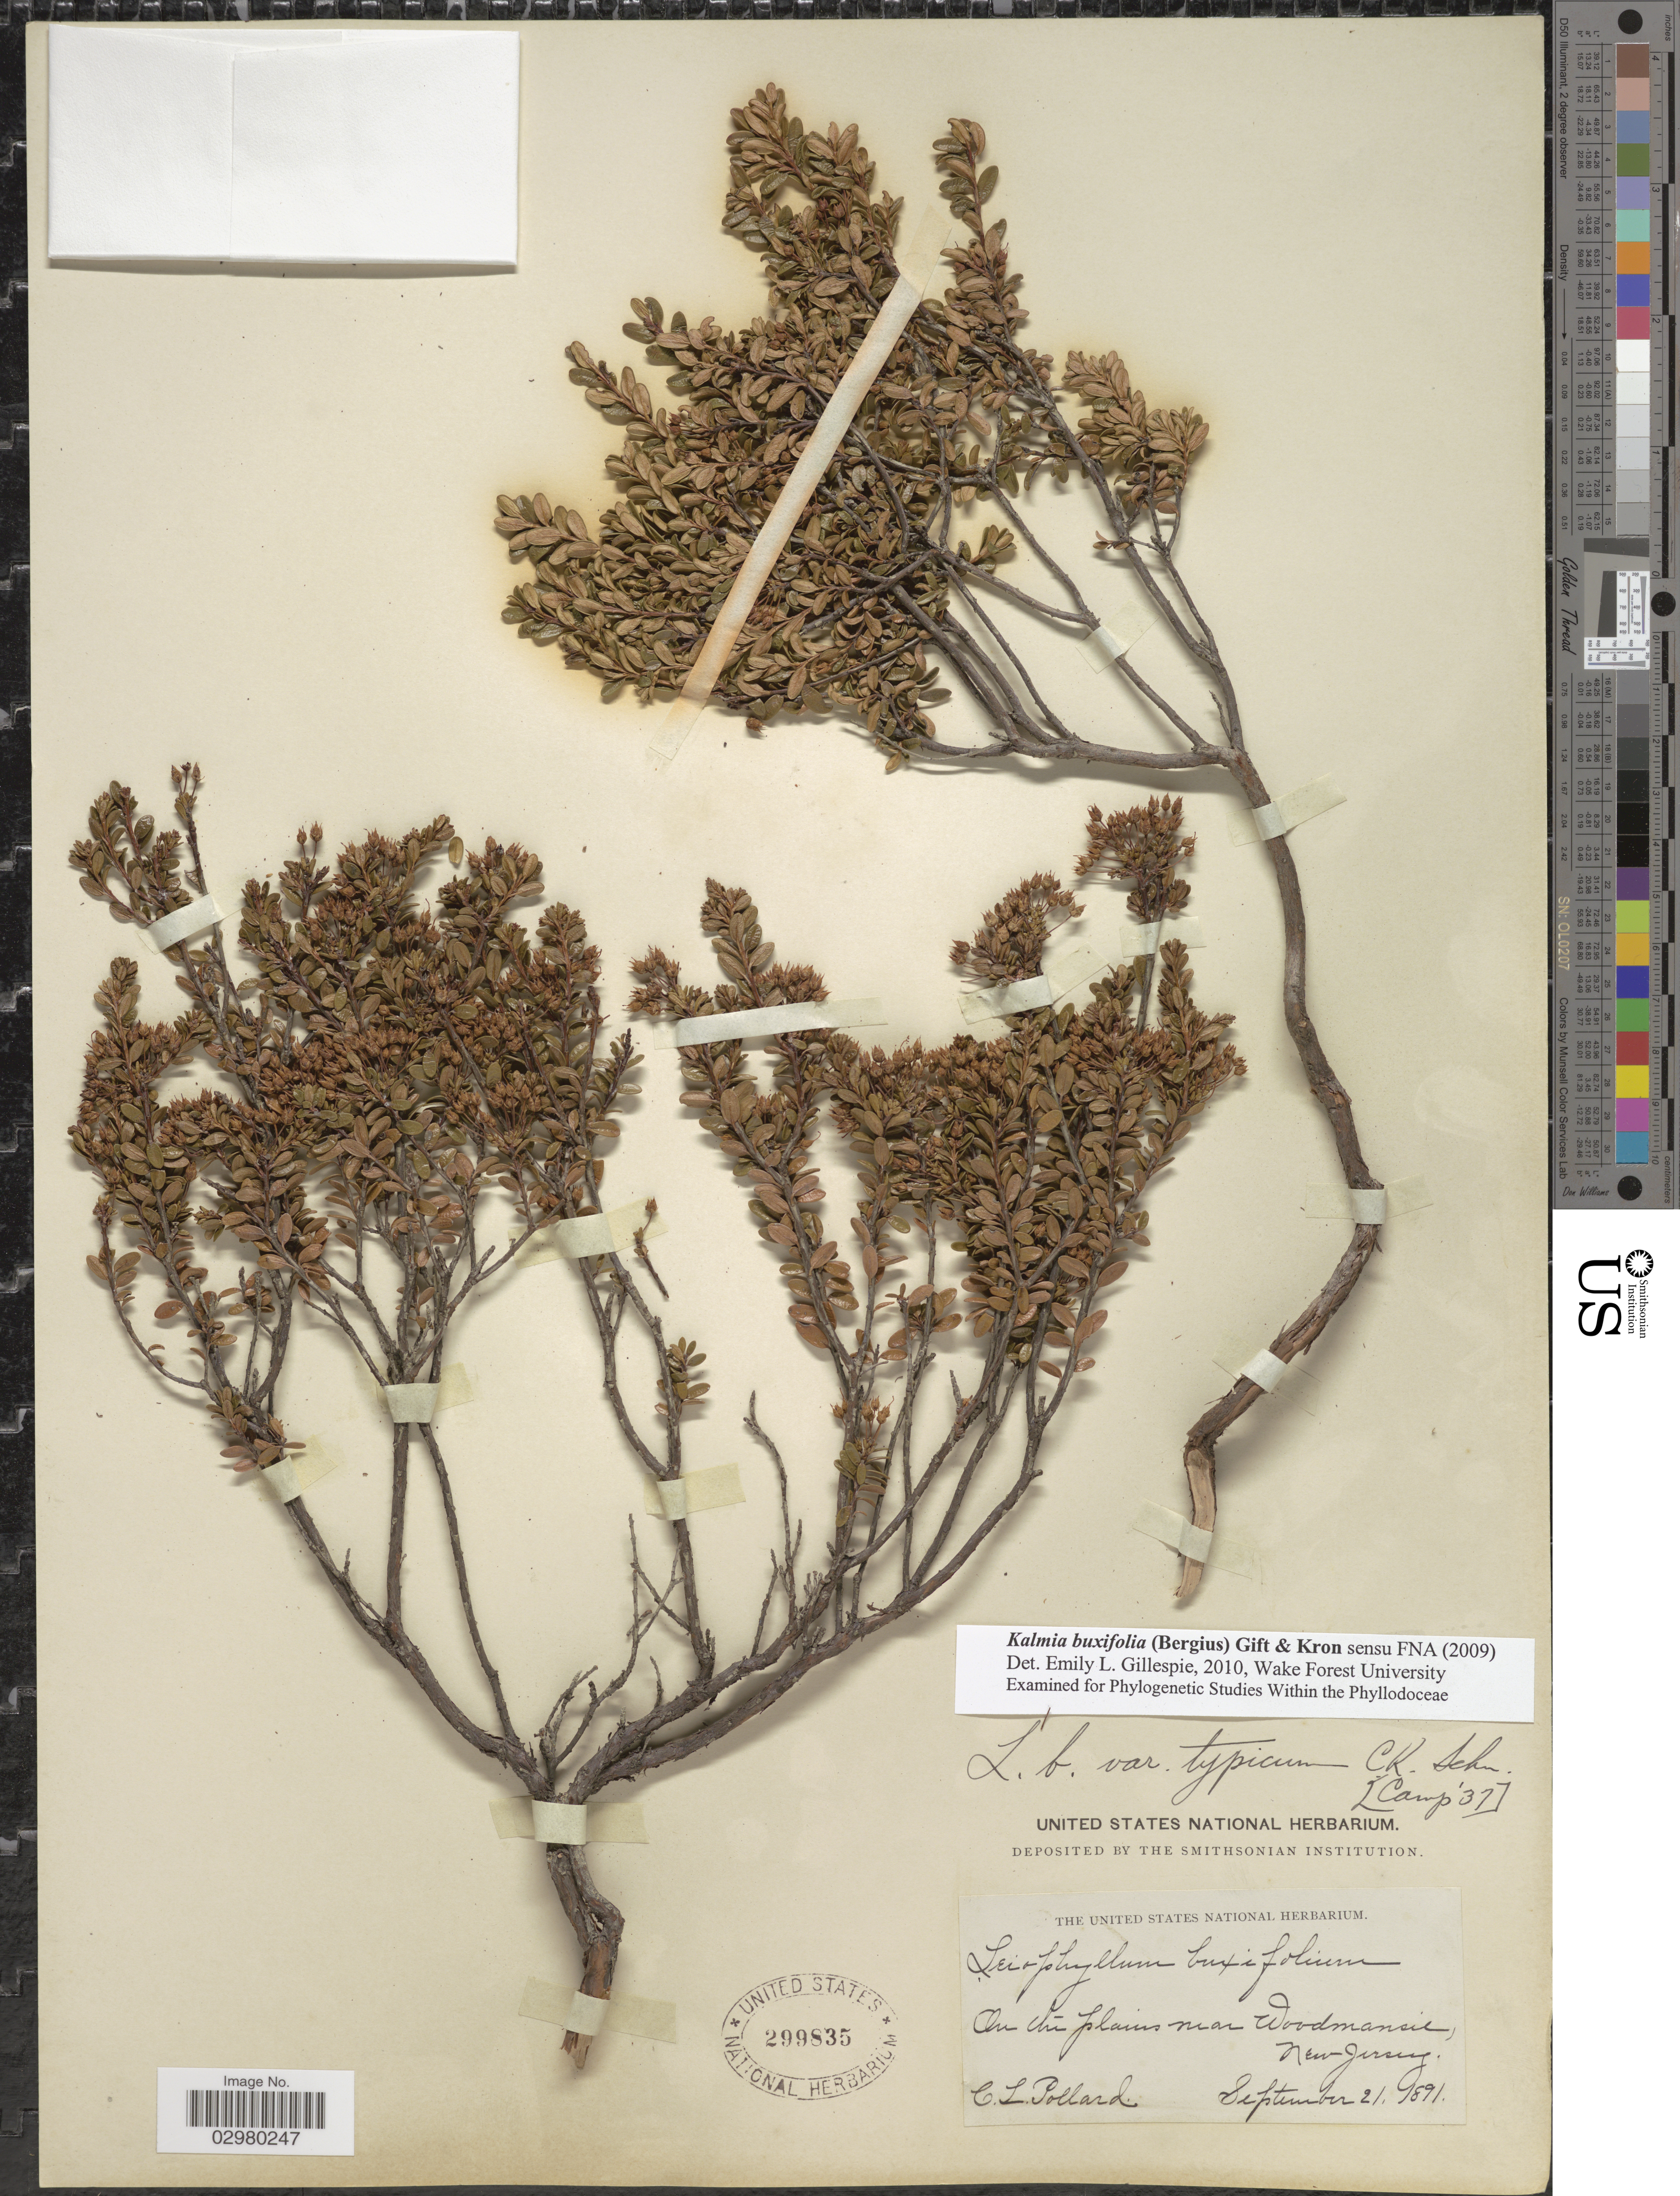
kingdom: Plantae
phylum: Tracheophyta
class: Magnoliopsida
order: Ericales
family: Ericaceae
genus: Leiophyllum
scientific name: Leiophyllum buxifolium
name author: (Bergius) Elliott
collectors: C. L. Pollard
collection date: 1891-09-21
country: United States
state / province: New Jersey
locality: On the plains near Woodmansie.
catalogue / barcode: US 299835